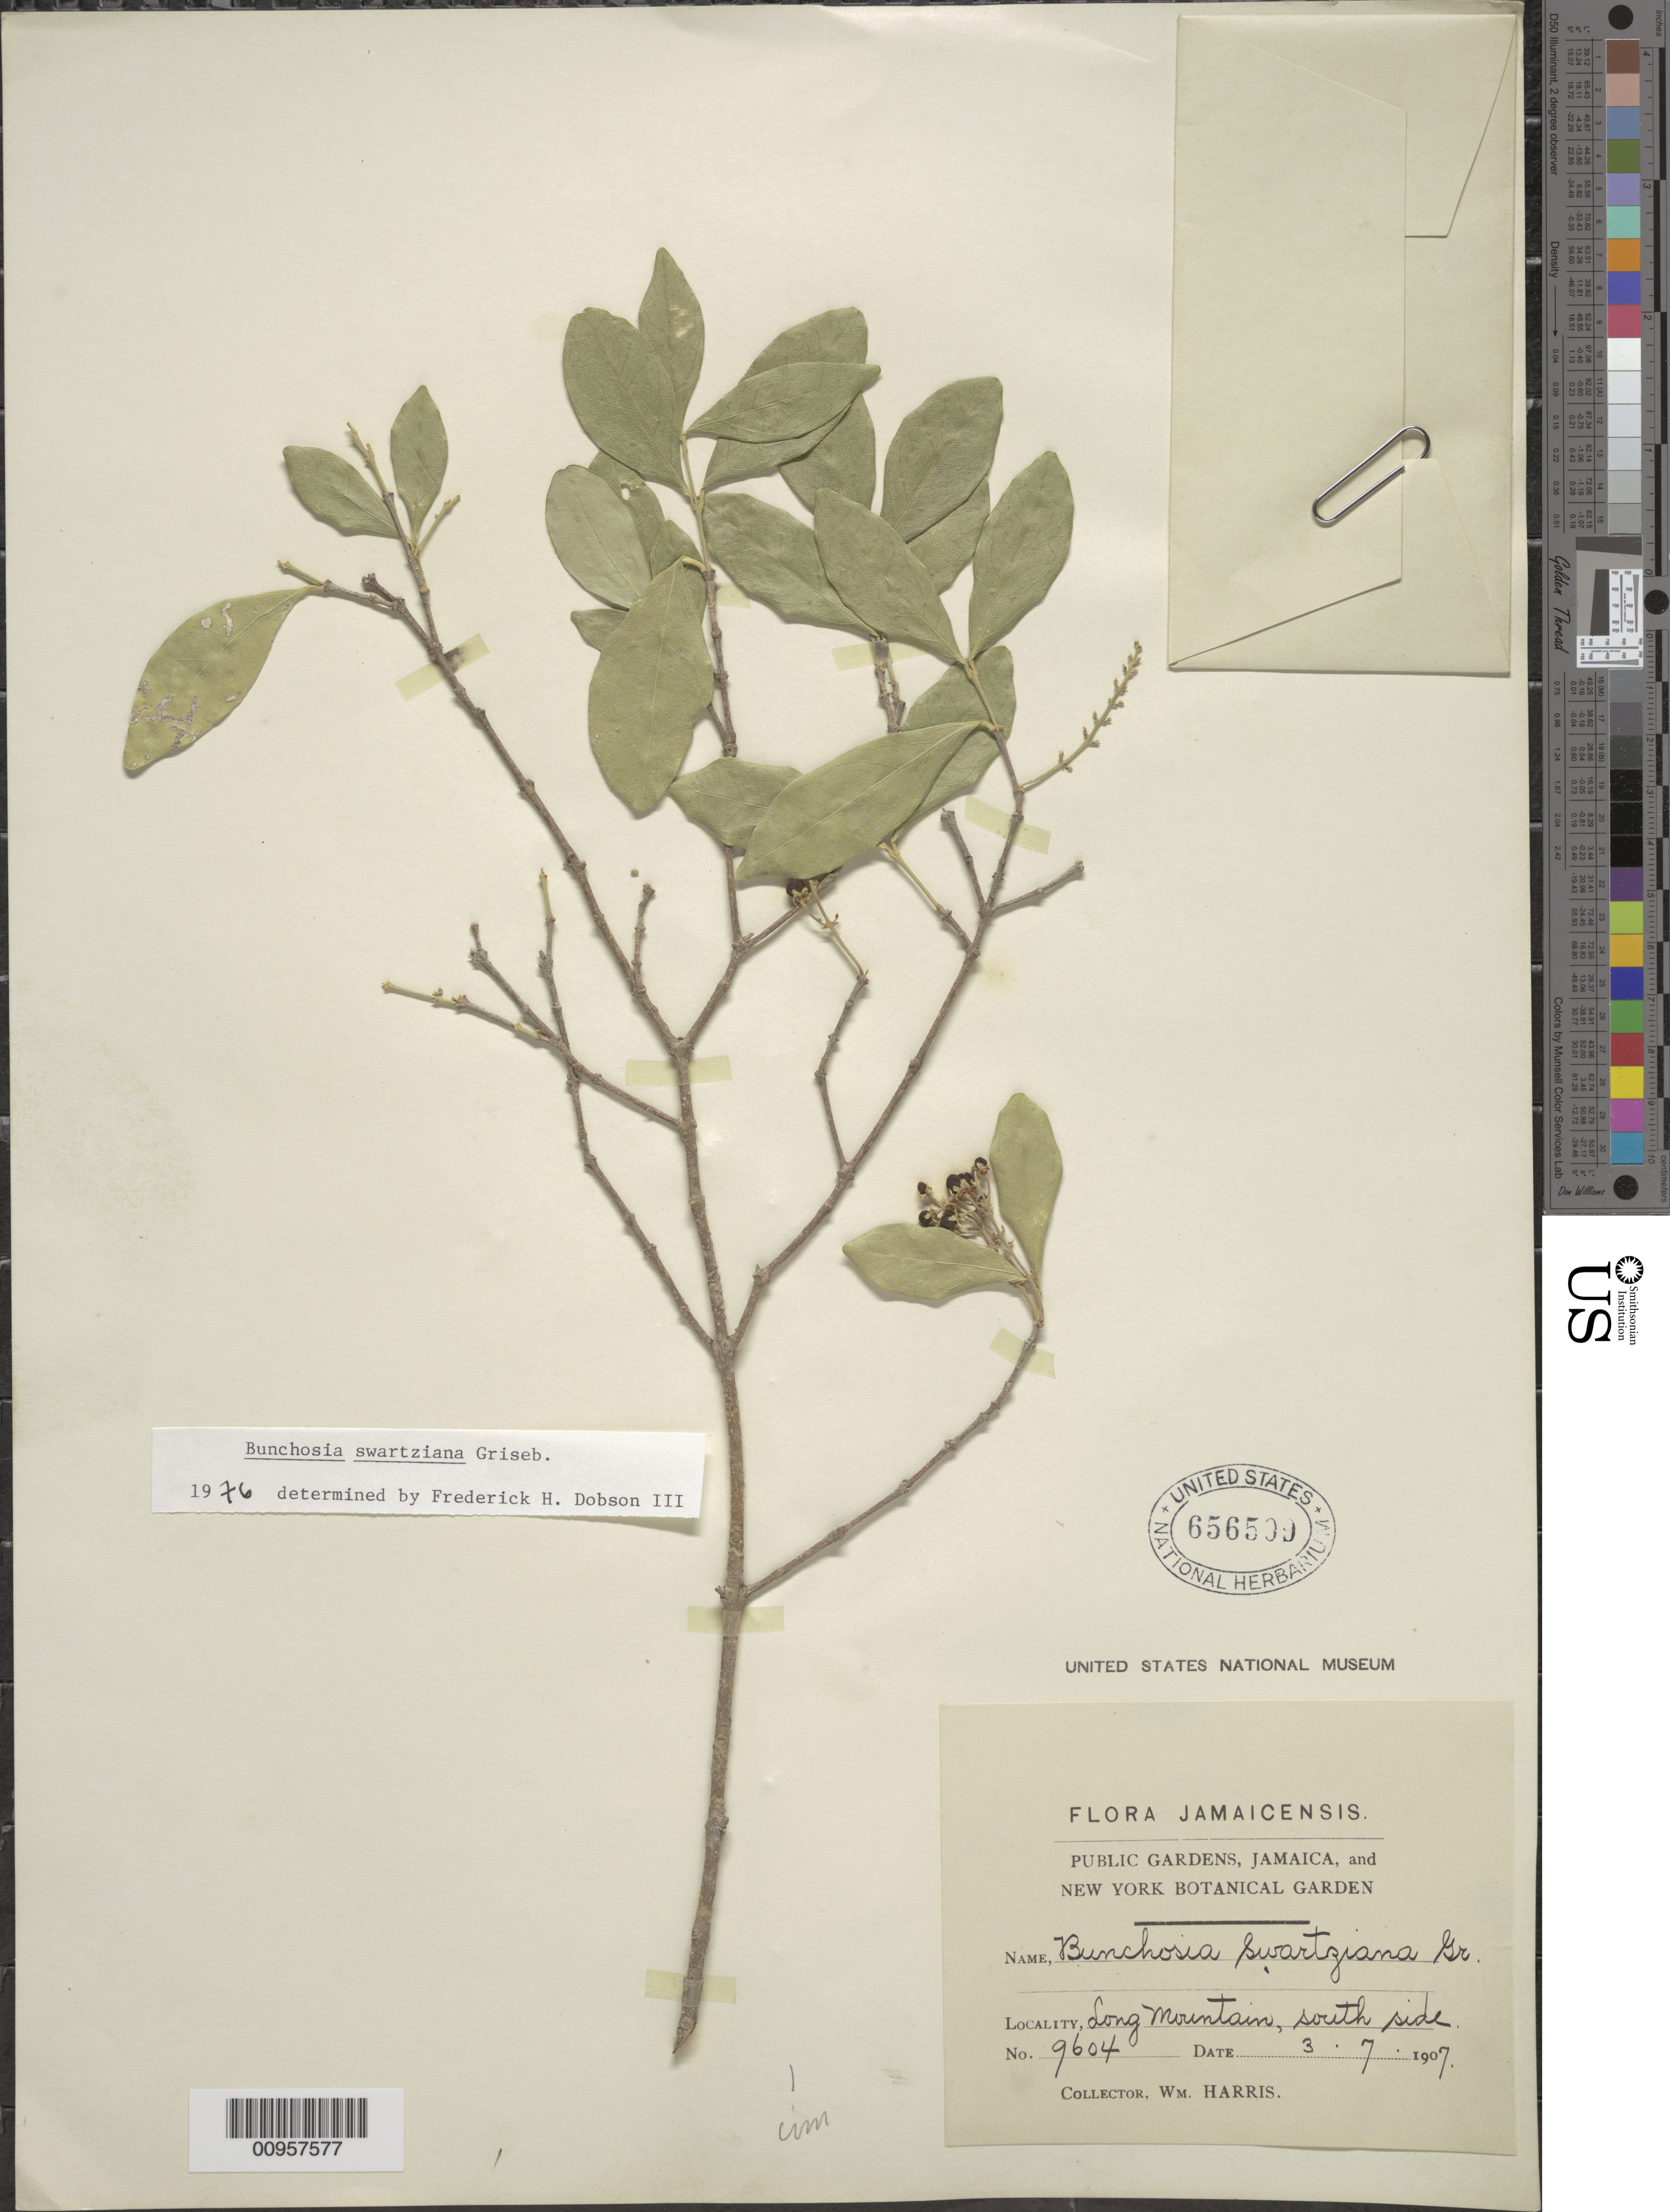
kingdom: Plantae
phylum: Tracheophyta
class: Magnoliopsida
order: Malpighiales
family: Malpighiaceae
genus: Bunchosia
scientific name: Bunchosia swartziana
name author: Griseb.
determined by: Dobson, Frederick H.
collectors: W. H. Harris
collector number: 9604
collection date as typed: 03 Jul 1907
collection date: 1907-07-03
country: Jamaica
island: Jamaica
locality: Long Mountain, south side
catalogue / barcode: US 656509